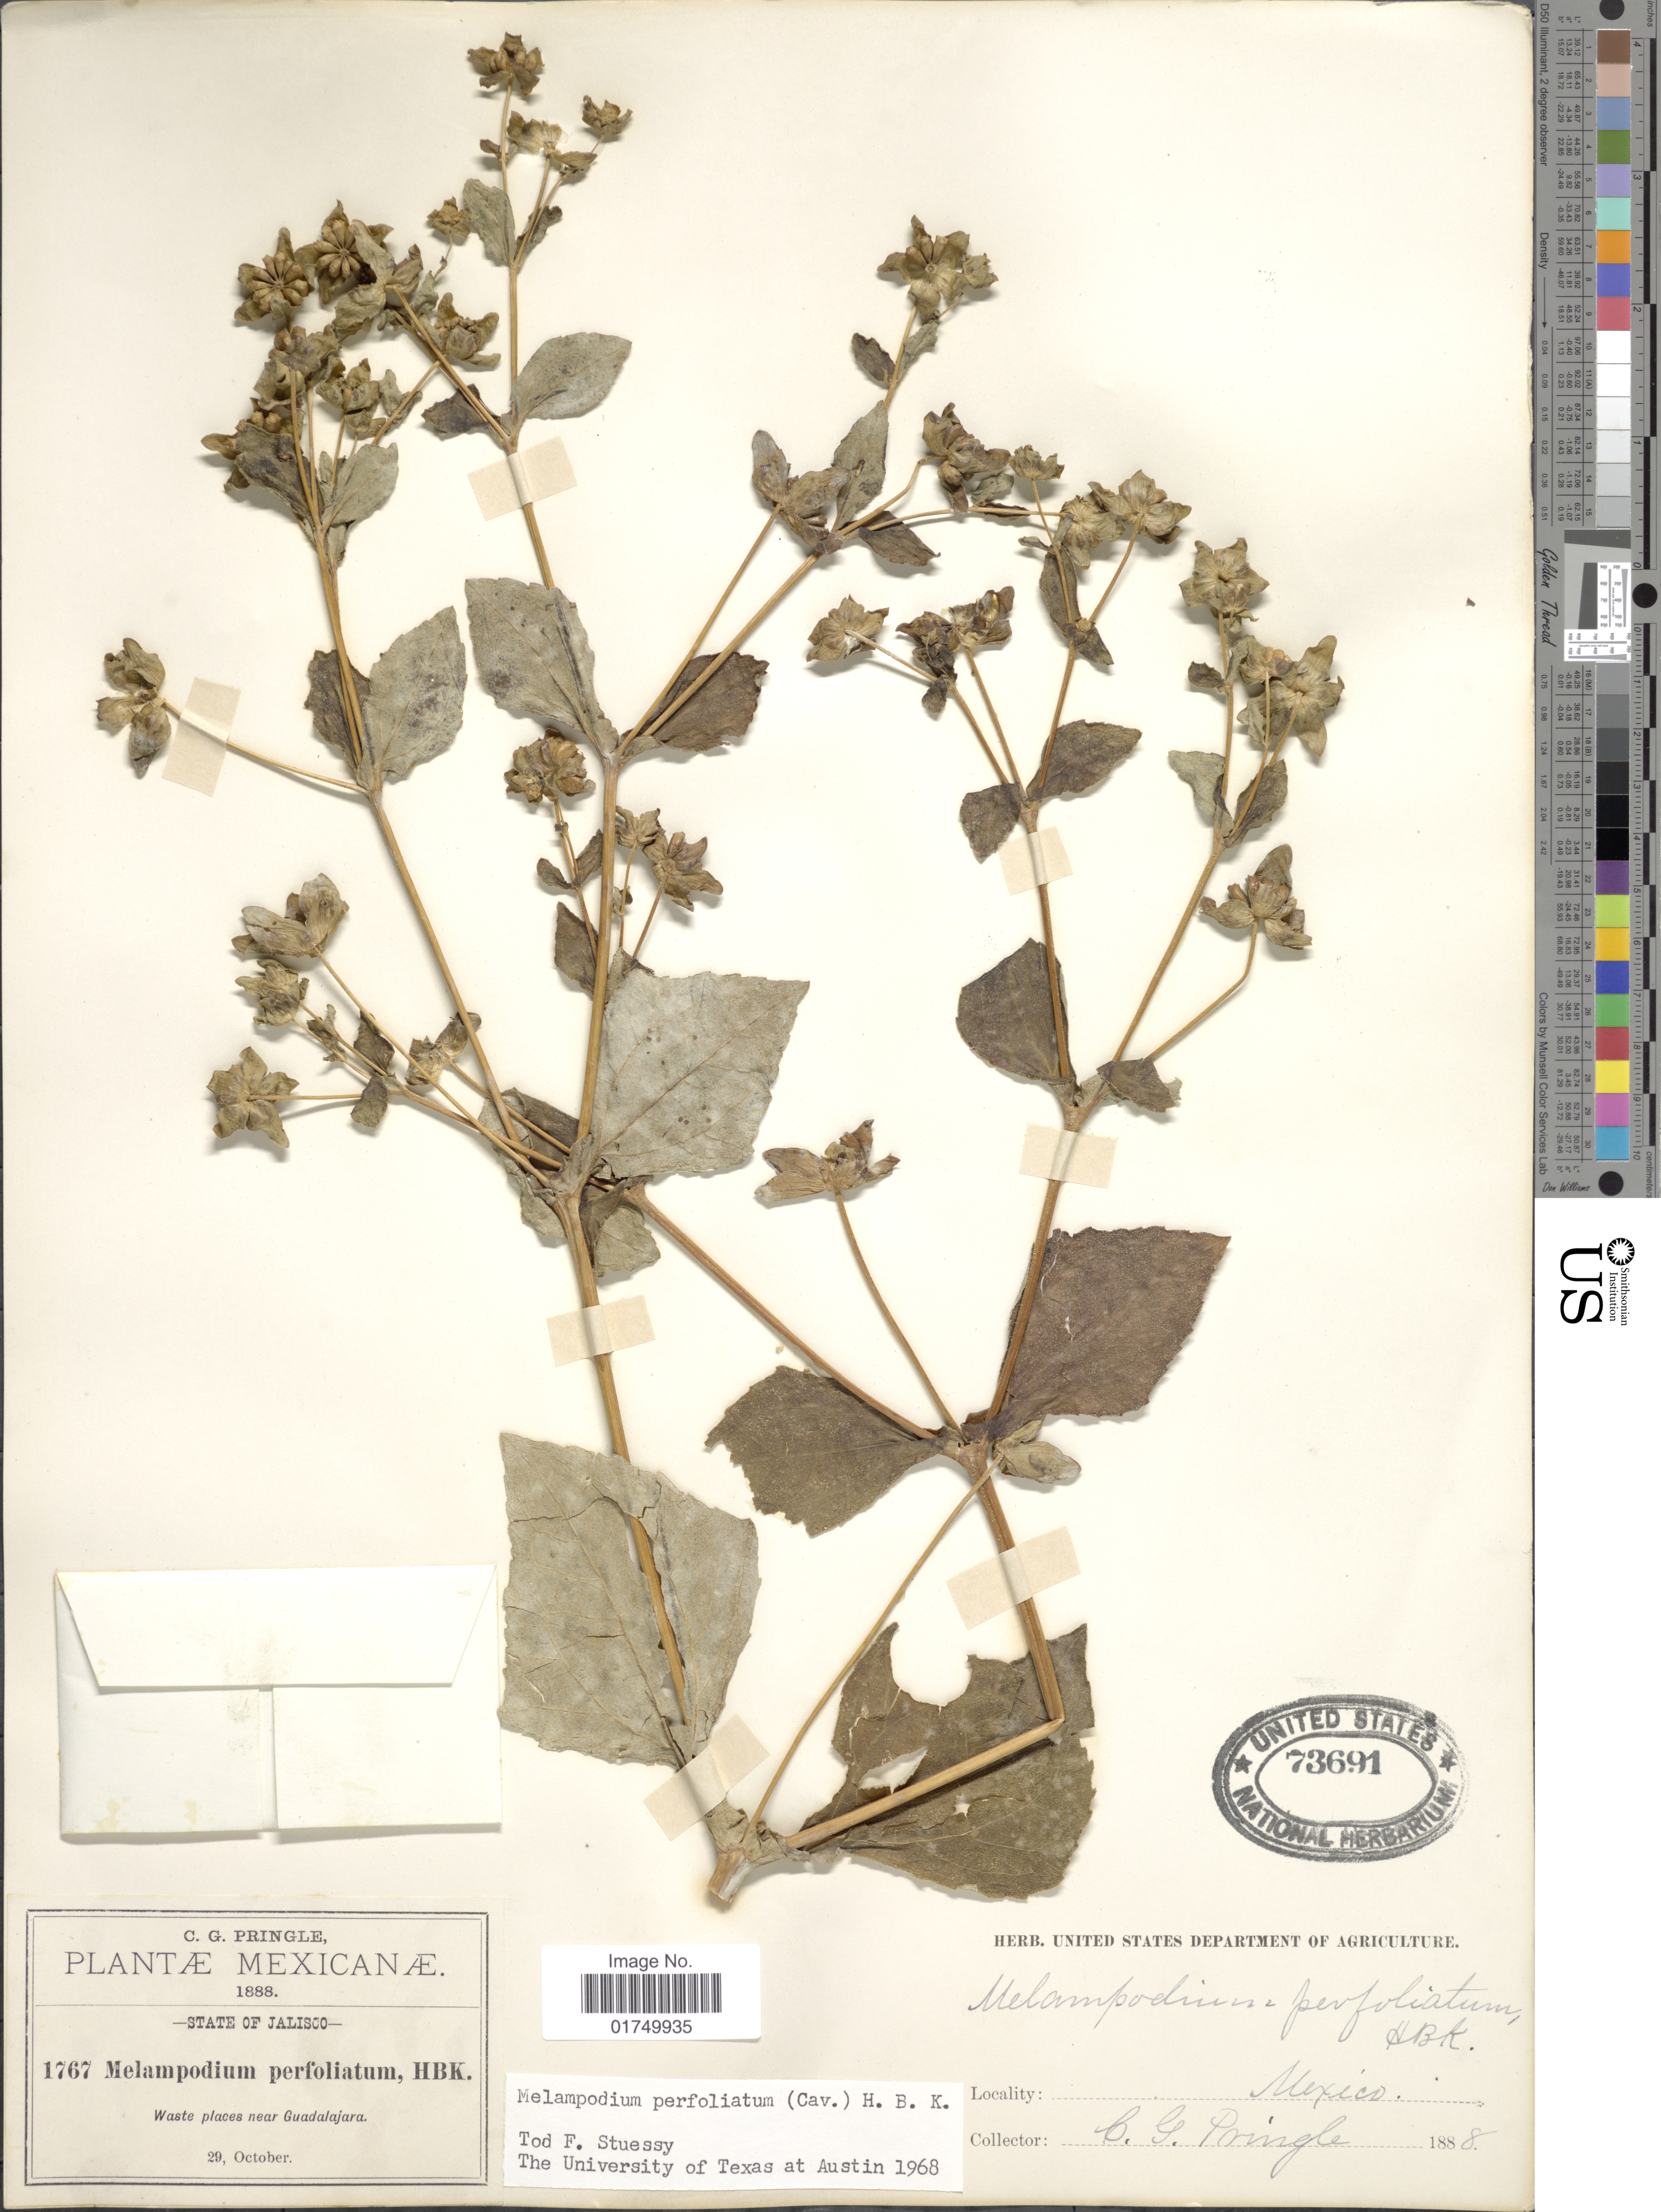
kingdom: Plantae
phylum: Tracheophyta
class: Magnoliopsida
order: Asterales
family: Asteraceae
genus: Melampodium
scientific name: Melampodium perfoliatum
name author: (Cav.) Kunth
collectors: C. G. Pringle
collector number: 1767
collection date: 1888-10-29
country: Mexico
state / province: Jalisco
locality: State of Jalisco. Waste places near Guadalajara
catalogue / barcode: US 73691